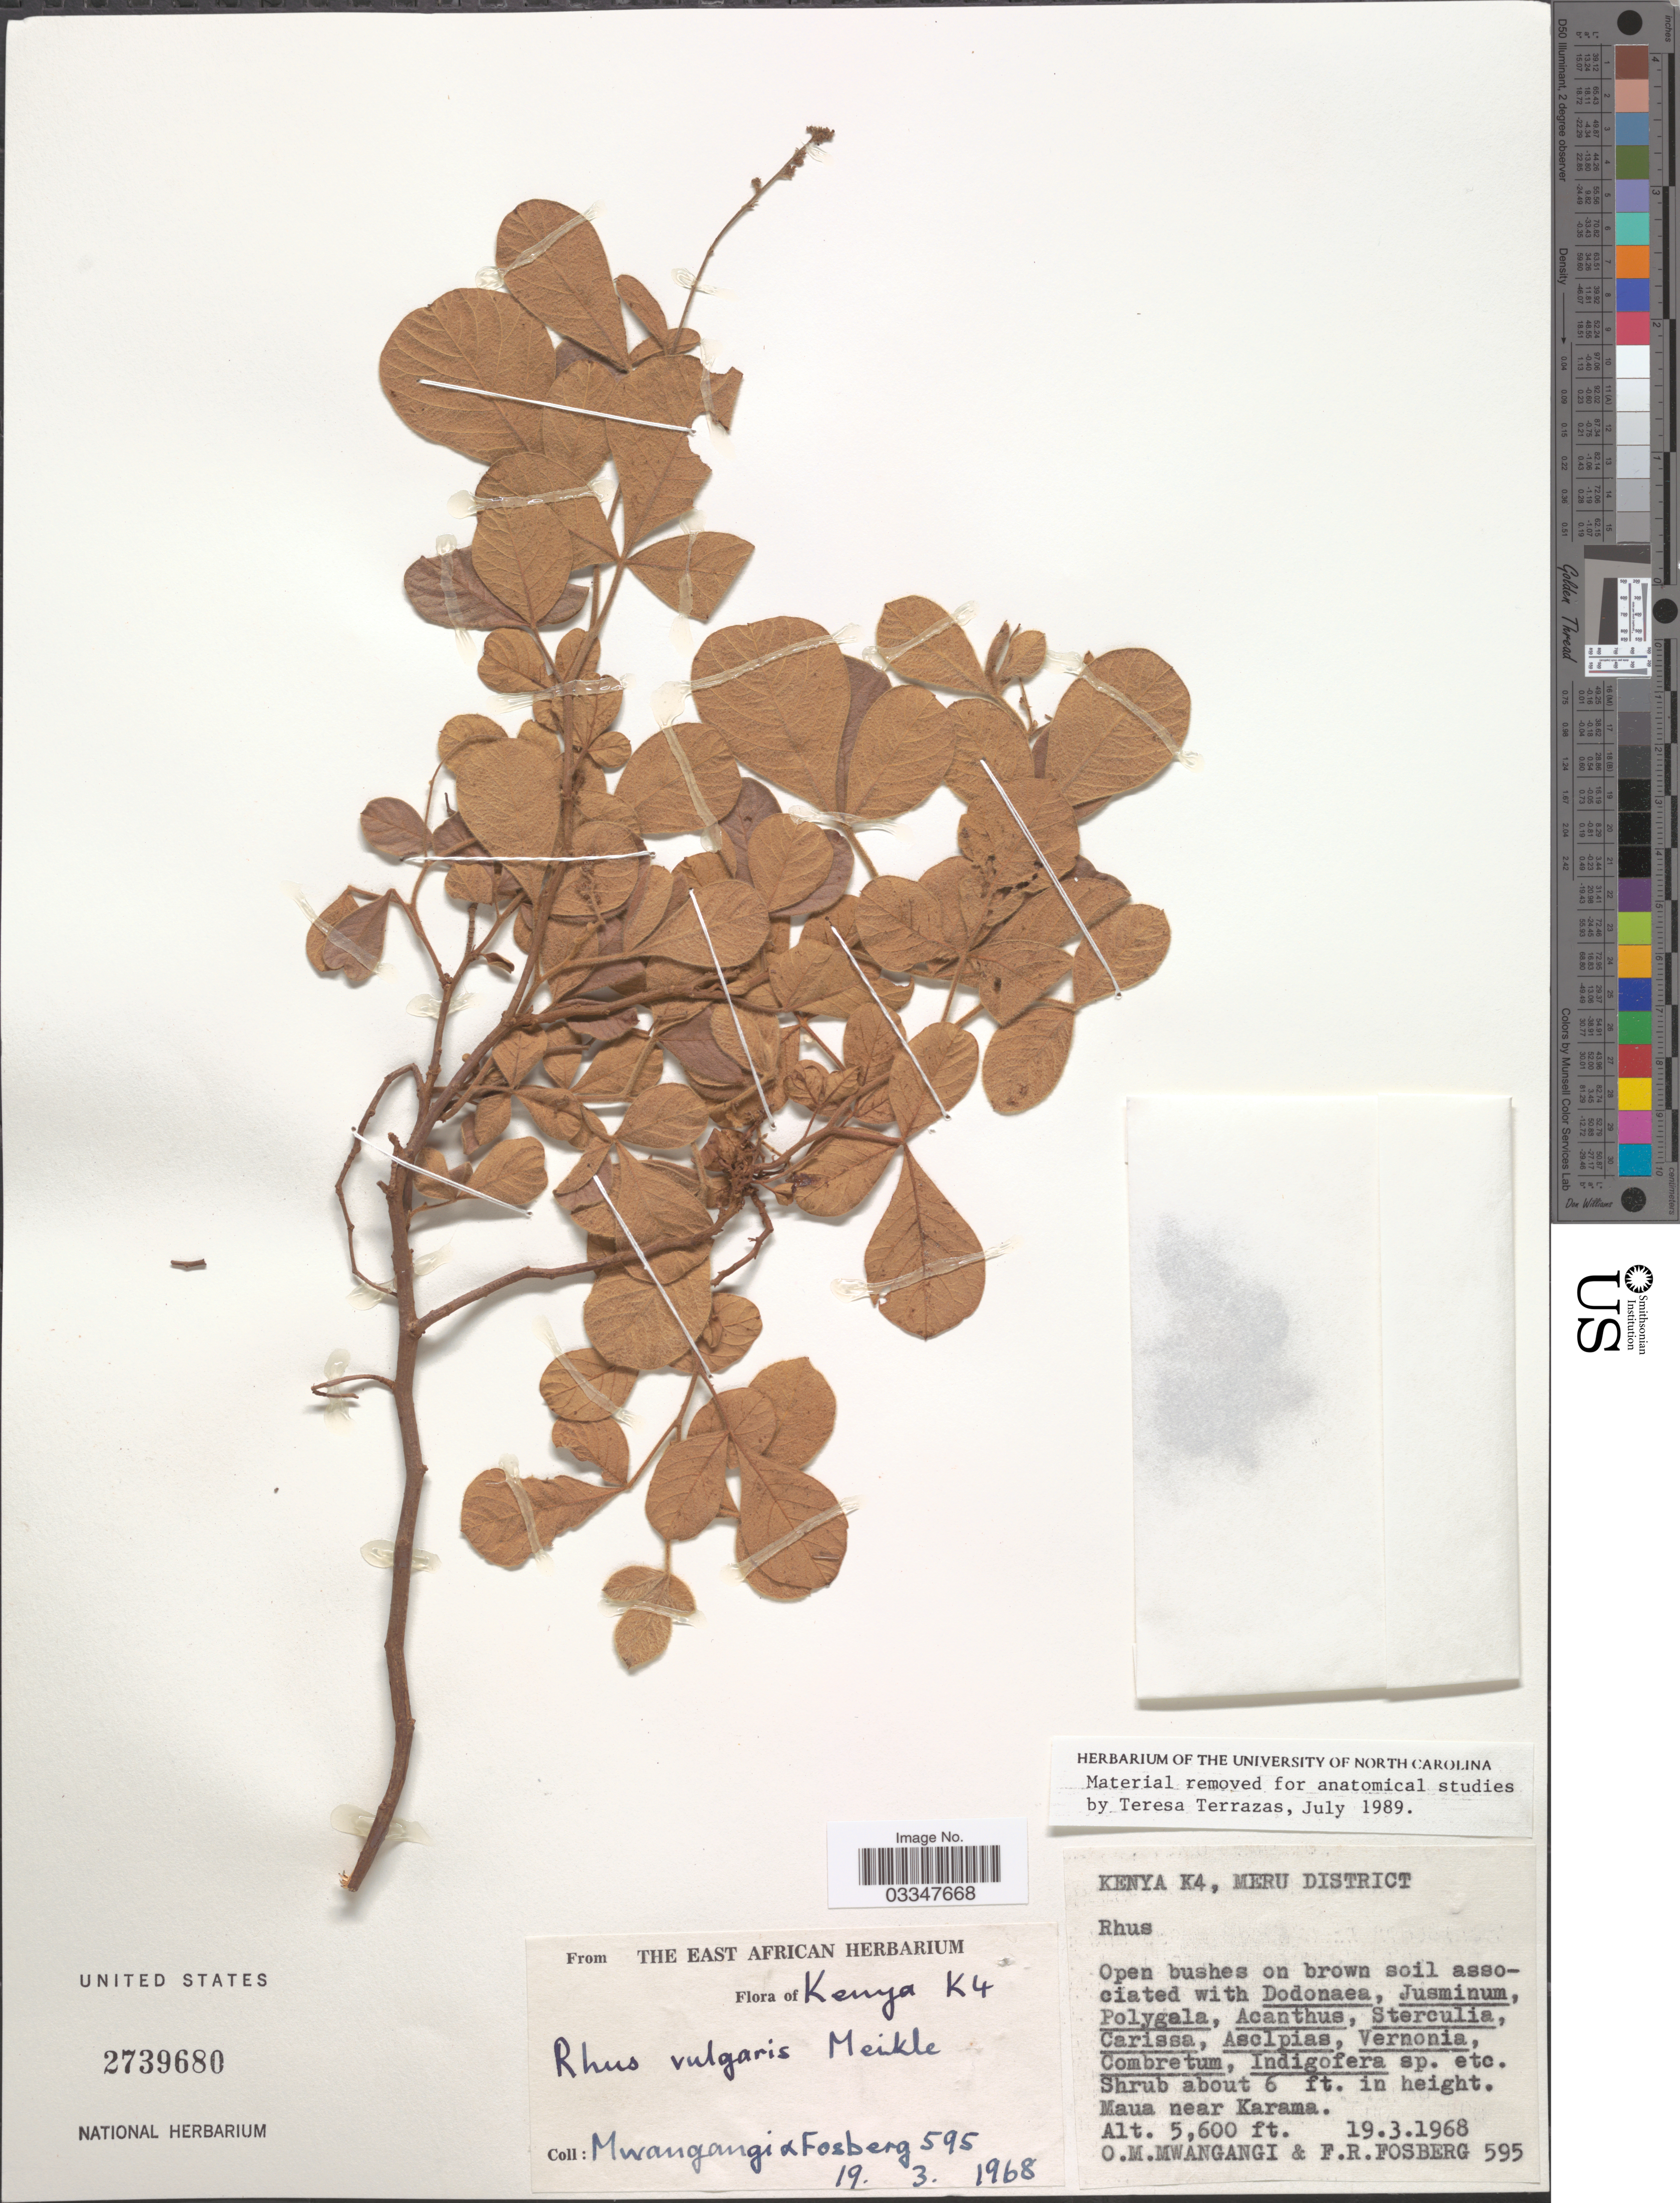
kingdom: Plantae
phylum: Tracheophyta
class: Magnoliopsida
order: Sapindales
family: Anacardiaceae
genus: Rhus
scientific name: Rhus vulgaris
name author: Meikle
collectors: O. M. Mwangangi & F. R. Fosberg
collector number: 595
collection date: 1968-03-19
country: Kenya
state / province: Meru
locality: K4. Meru District. Maua near Karama.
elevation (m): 1707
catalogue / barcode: US 2739680